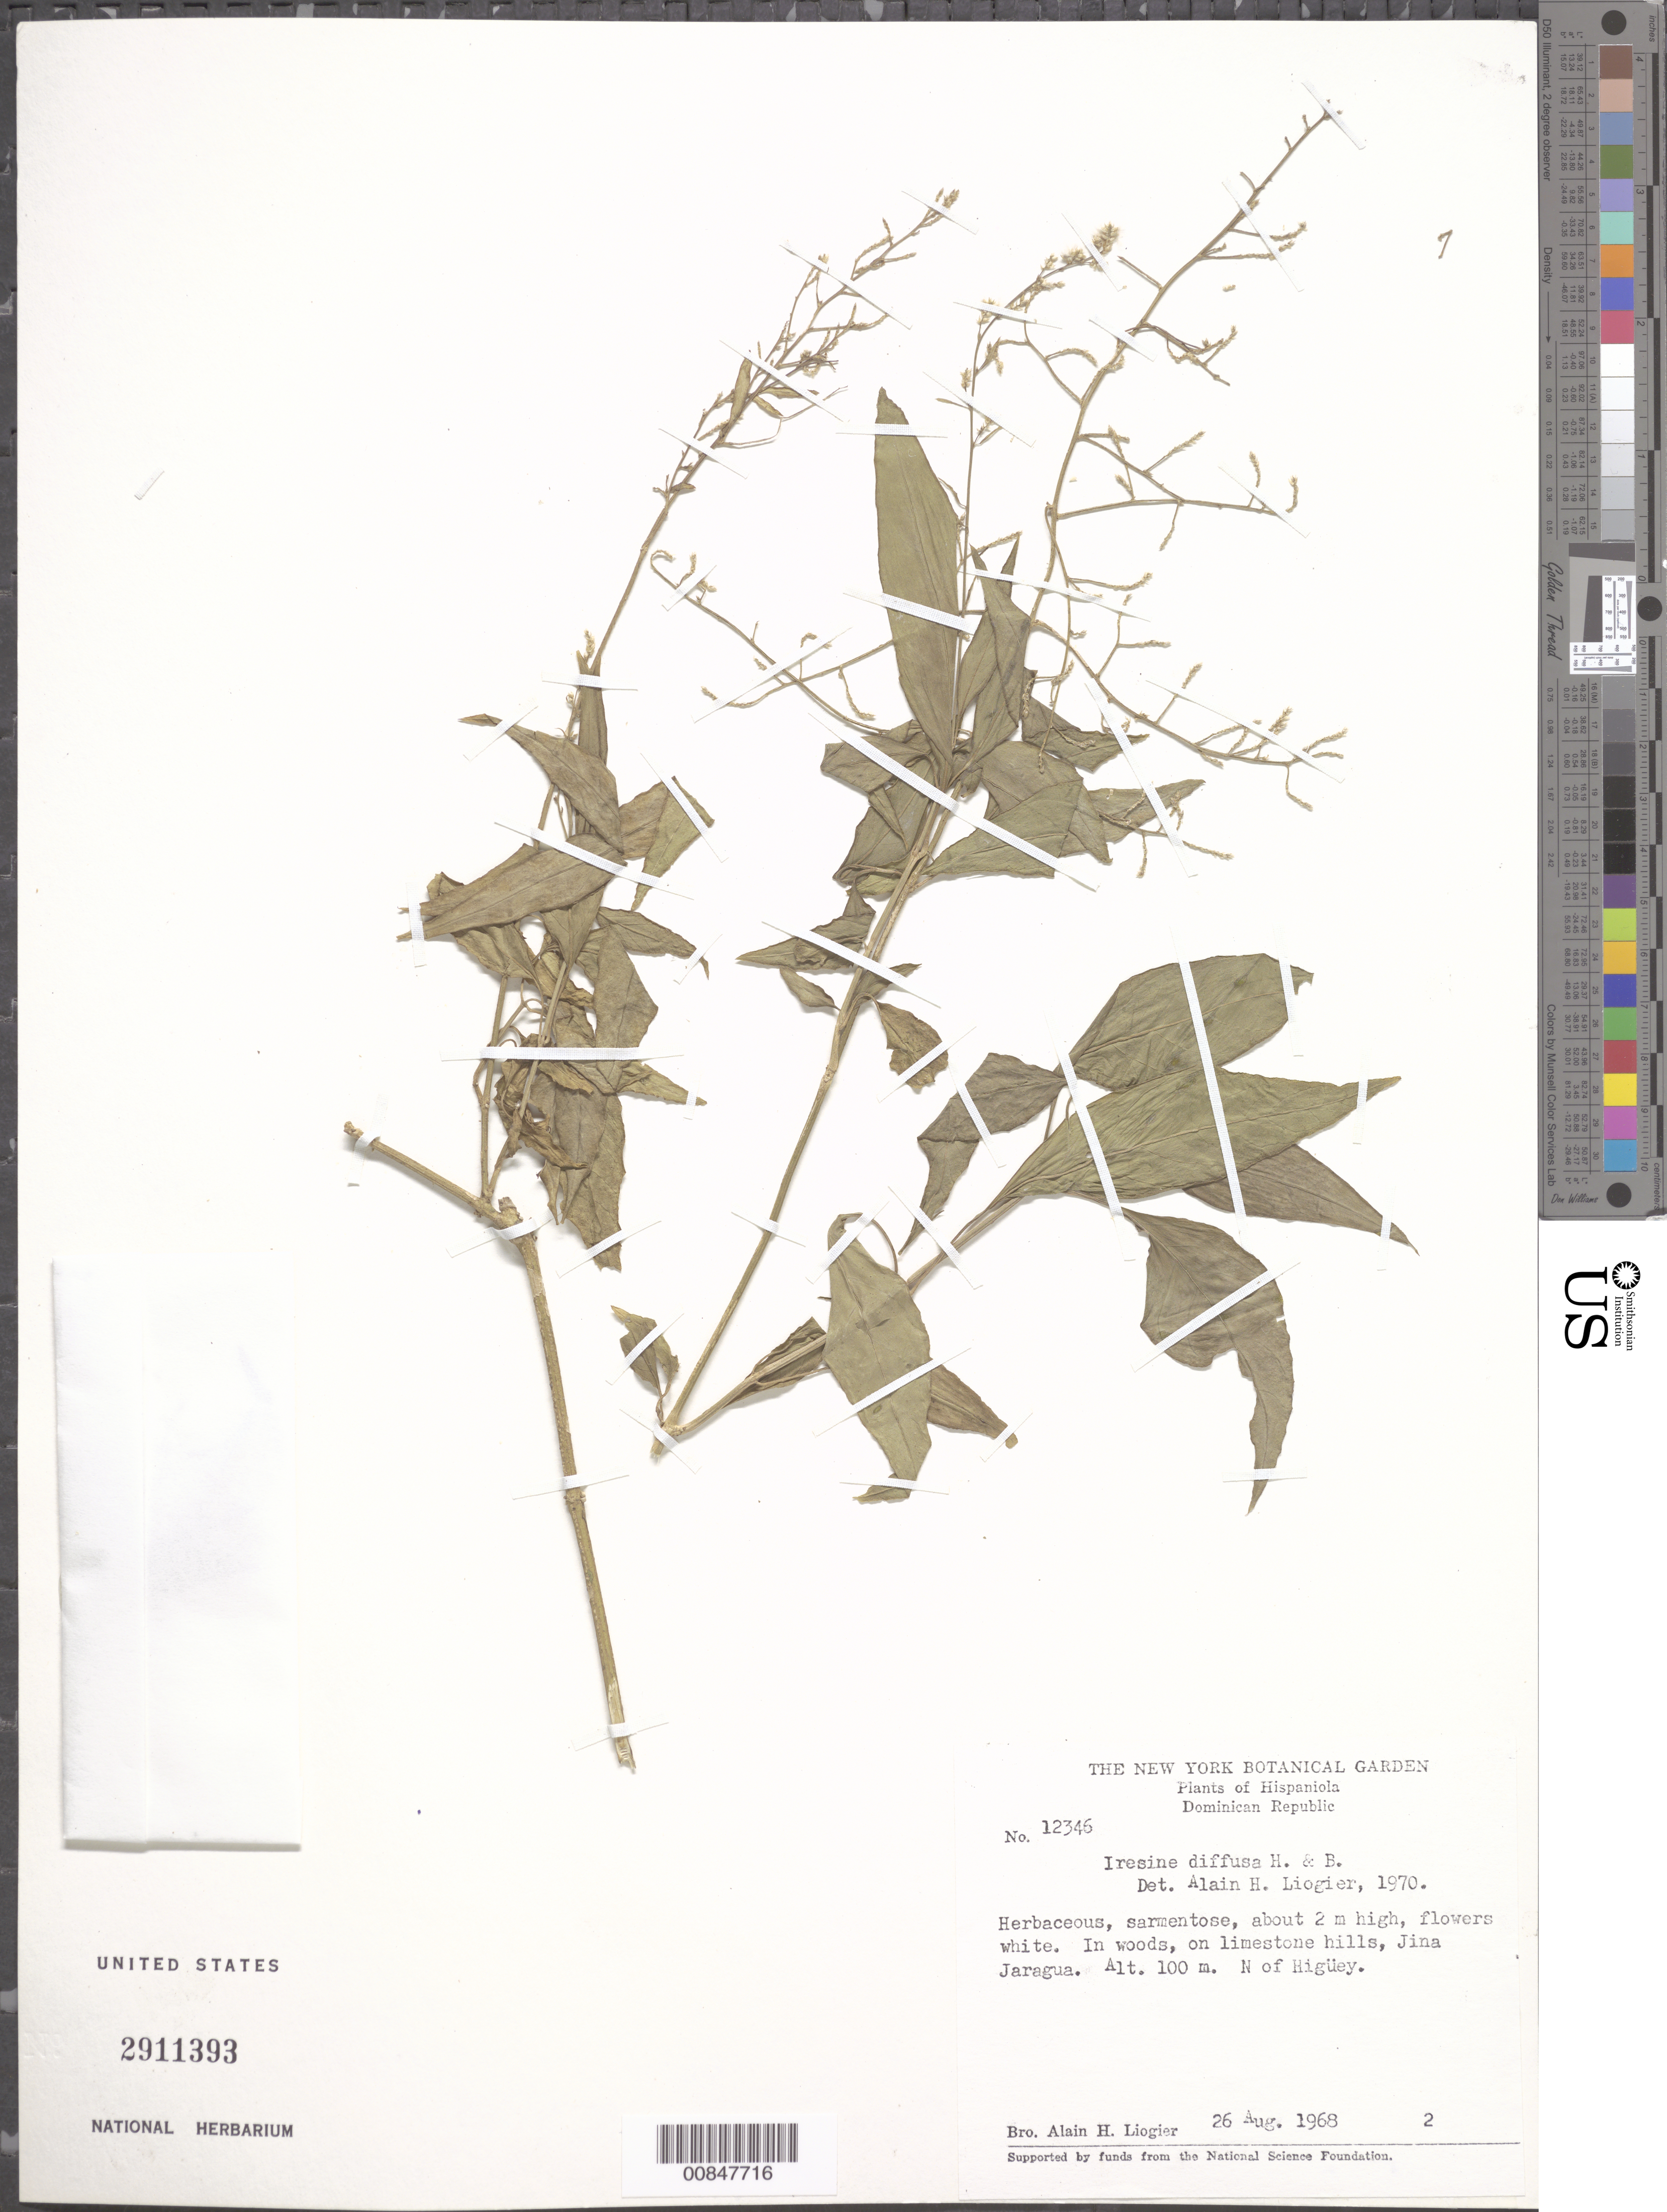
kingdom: Plantae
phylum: Tracheophyta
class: Magnoliopsida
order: Caryophyllales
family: Amaranthaceae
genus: Iresine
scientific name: Iresine diffusa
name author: Humb. & Bonpl. ex Willd.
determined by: Liogier, Alain H.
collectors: A. H. Liogier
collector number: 12346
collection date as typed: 26 Aug 1968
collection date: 1968-08-26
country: Dominican Republic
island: Hispaniola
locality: Jina Jaragua. N of Higüey.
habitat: In woods, on limestone hills.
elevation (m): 100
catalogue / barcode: US 2911393